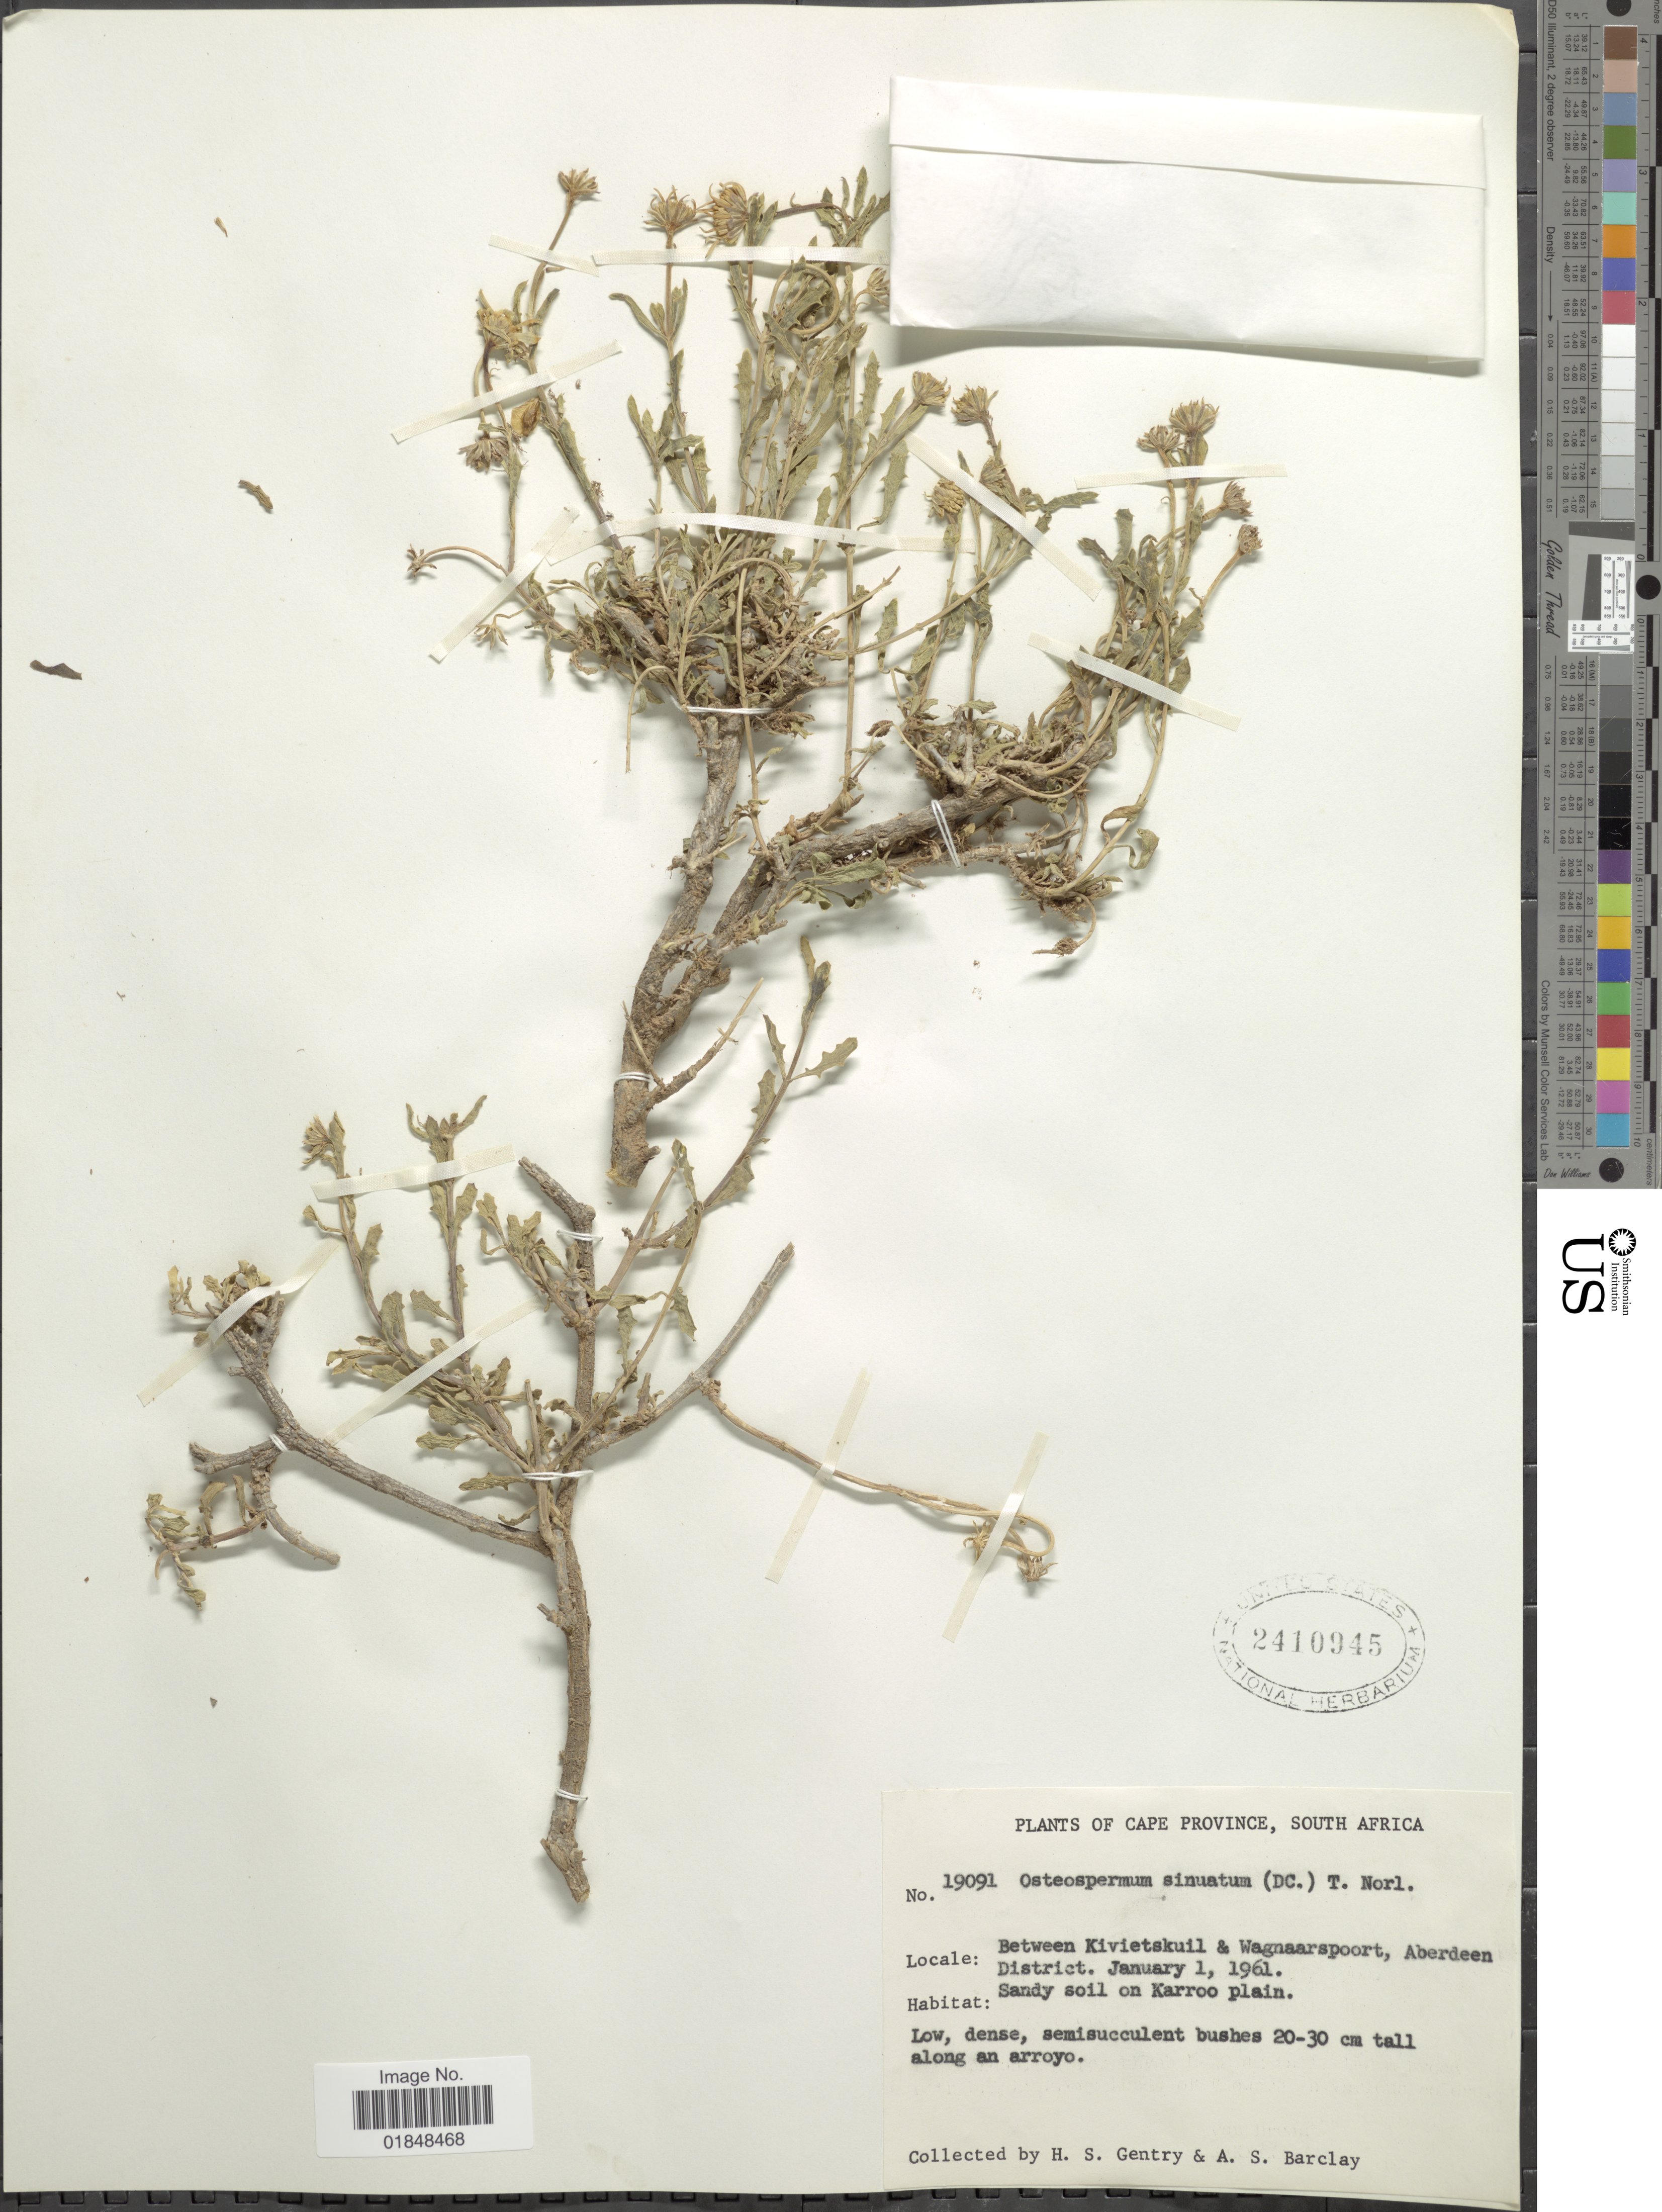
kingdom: Plantae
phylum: Tracheophyta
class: Magnoliopsida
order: Asterales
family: Asteraceae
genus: Osteospermum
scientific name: Osteospermum sinuatum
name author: DC.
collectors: H. S. Gentry & A. S. Barclay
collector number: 19091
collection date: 1961-01-01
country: South Africa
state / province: Eastern Cape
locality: Between Kivietskuil & Wagenaarspoort, Aberdeen District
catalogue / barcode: US 2410945